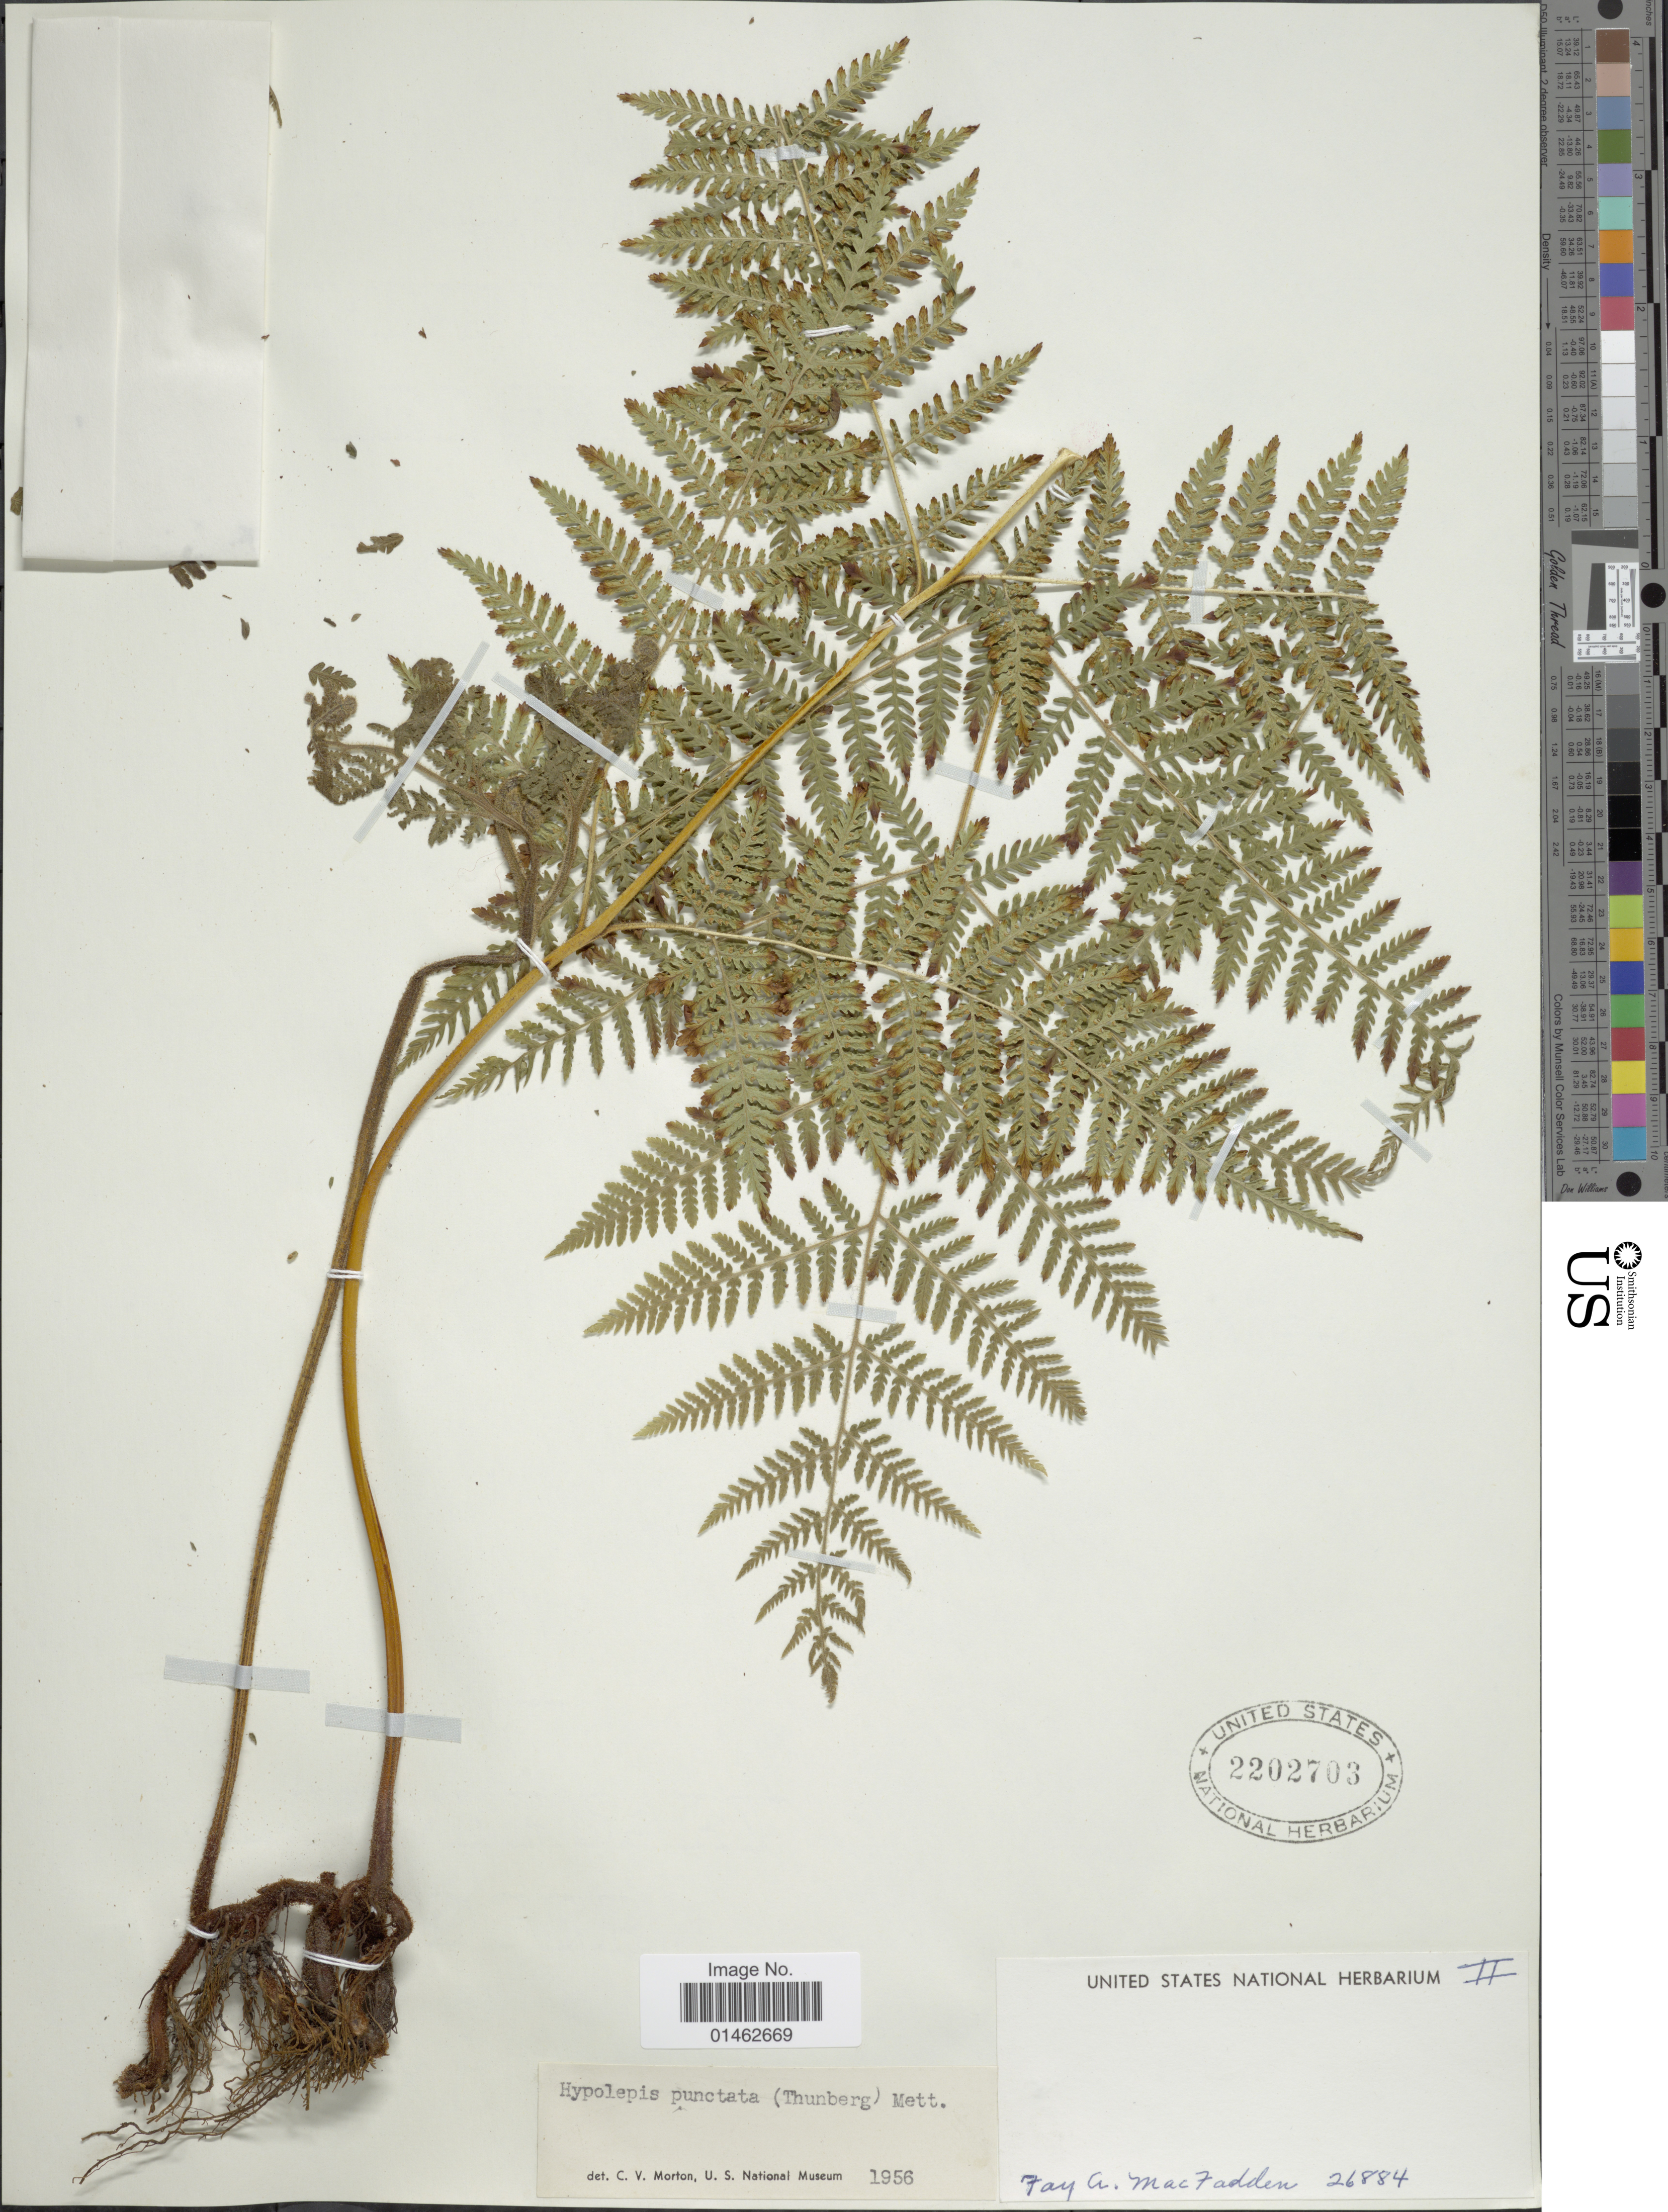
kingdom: Plantae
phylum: Tracheophyta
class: Polypodiopsida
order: Polypodiales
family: Dennstaedtiaceae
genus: Hypolepis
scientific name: Hypolepis punctata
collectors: F. MacFadden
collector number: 26884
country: United States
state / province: California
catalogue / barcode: US 2202703